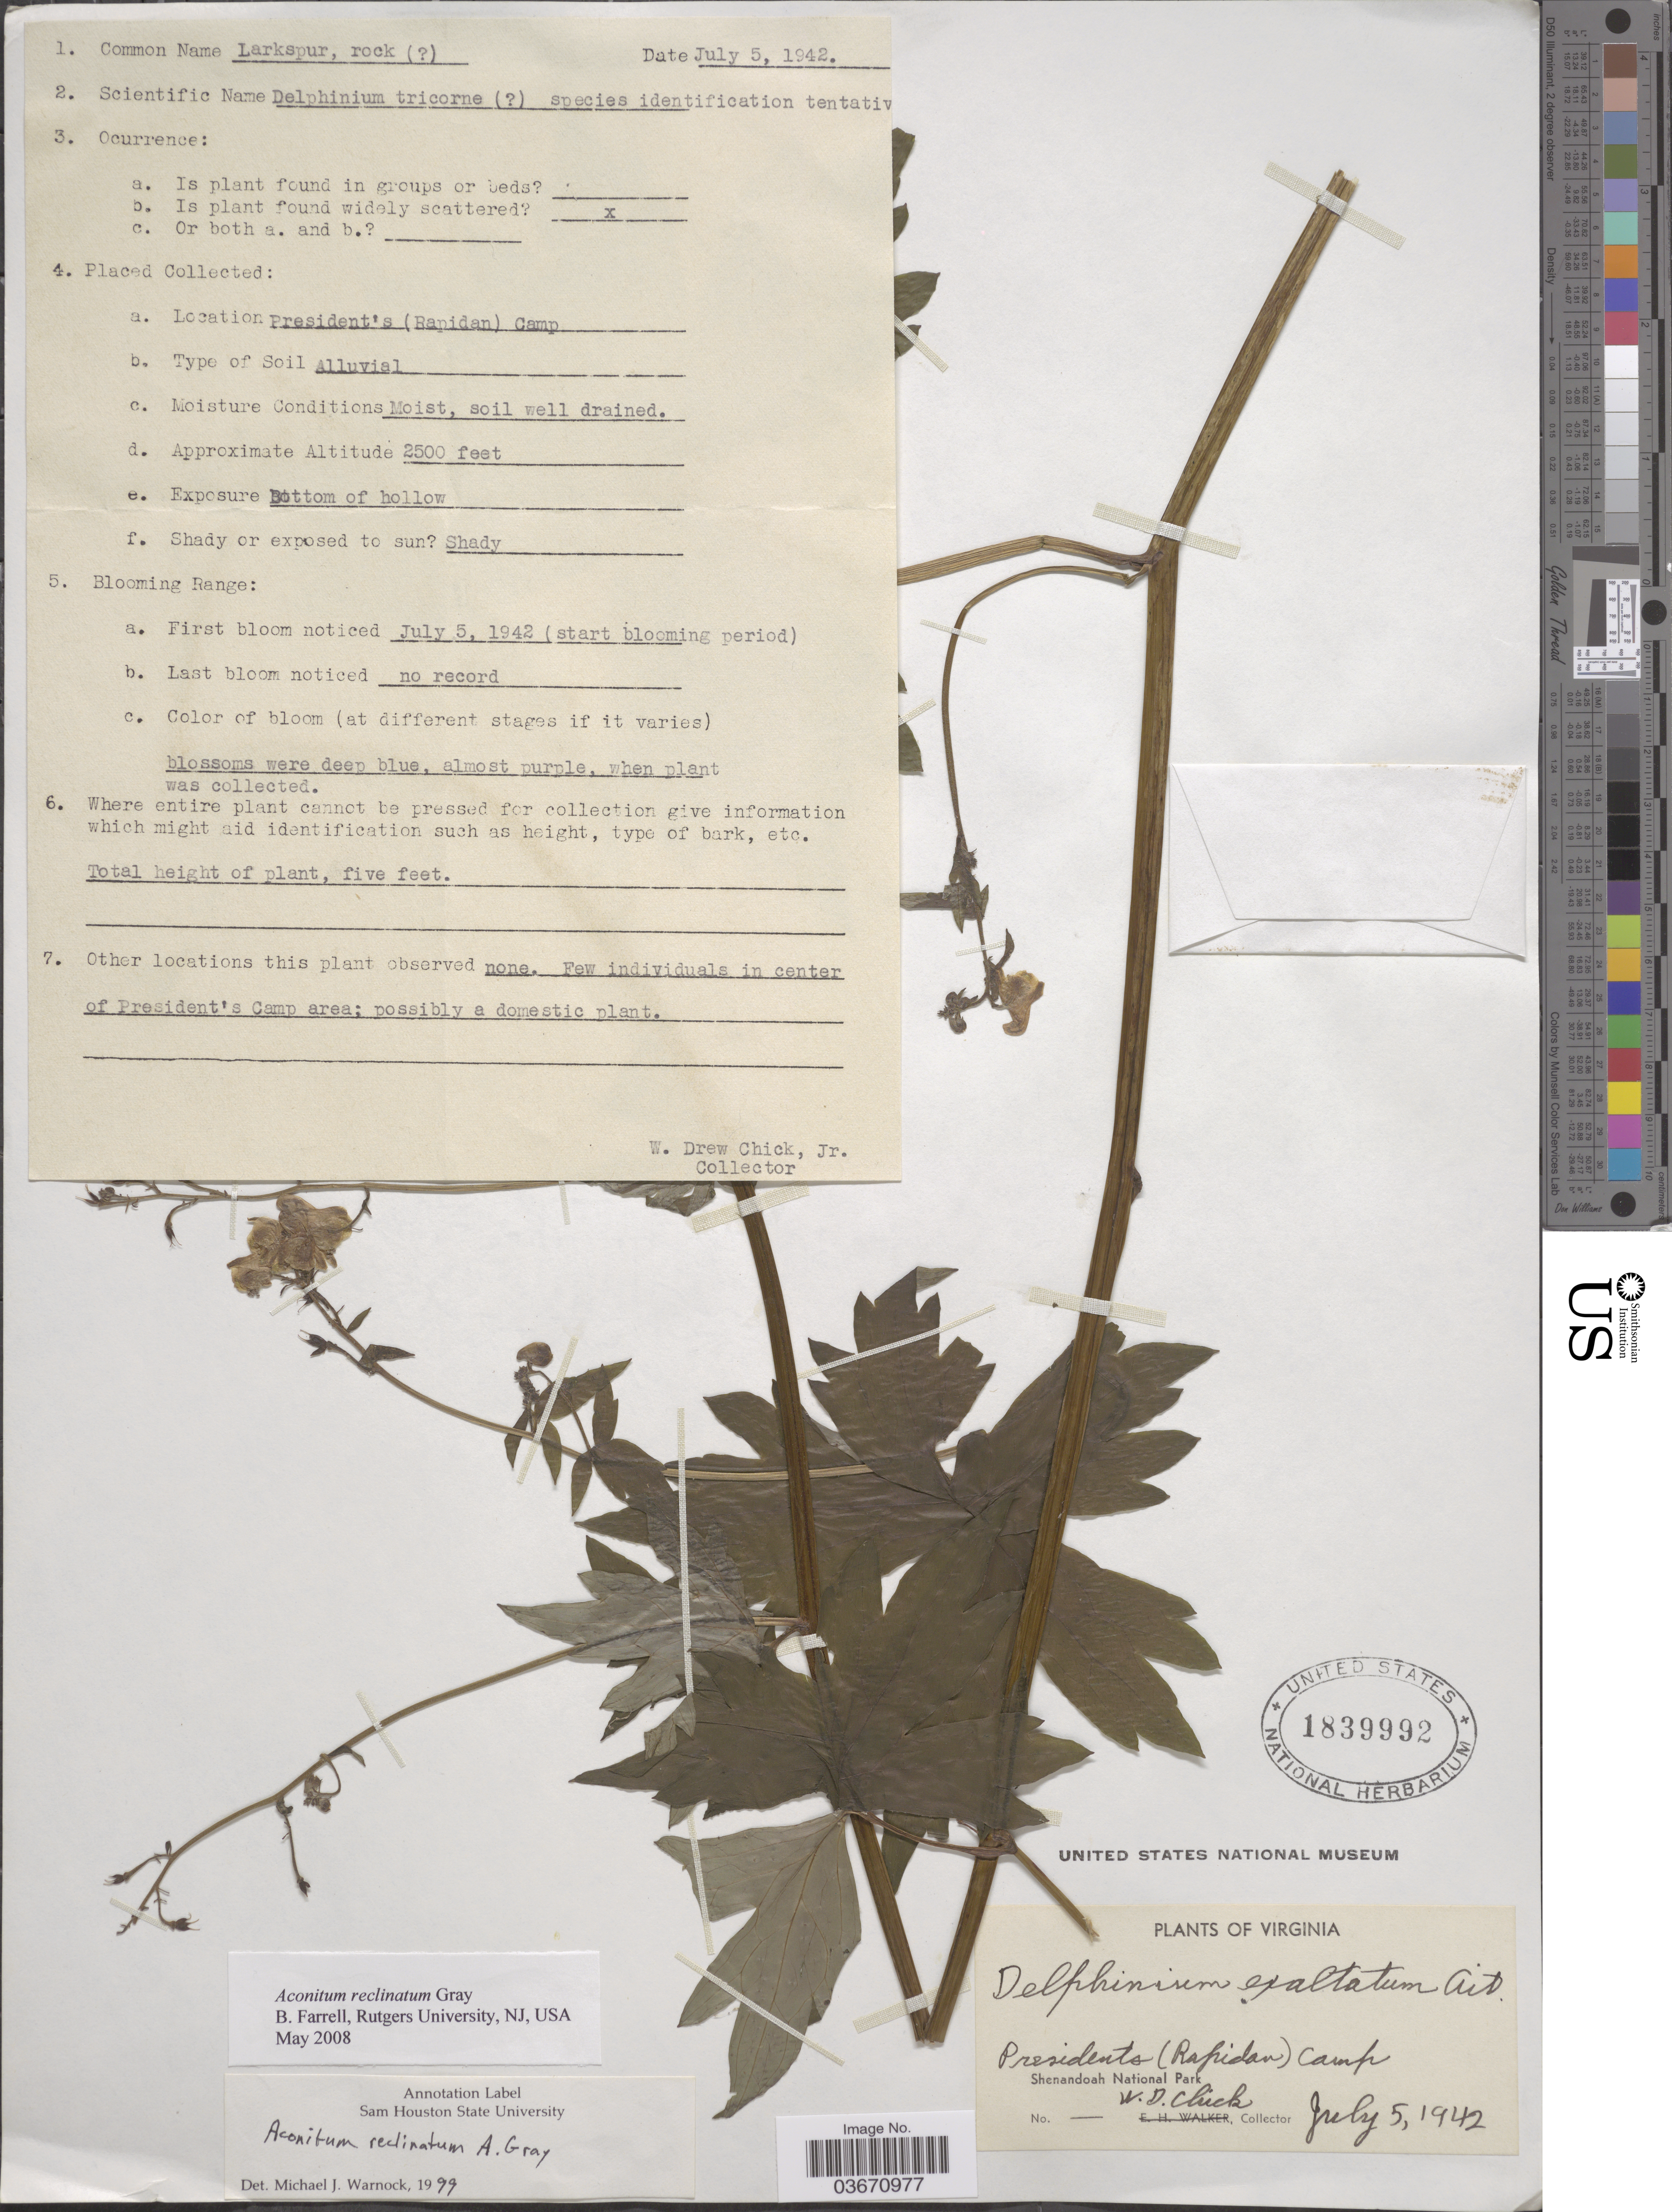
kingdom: Plantae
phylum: Tracheophyta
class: Magnoliopsida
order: Ranunculales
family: Ranunculaceae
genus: Aconitum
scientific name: Aconitum reclinatum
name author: A. Gray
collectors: W. Chick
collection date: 1942-07-05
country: United States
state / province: Virginia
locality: Presidents (Rapidan) Camp. Shenandoah National Park.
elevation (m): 762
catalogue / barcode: US 1839992